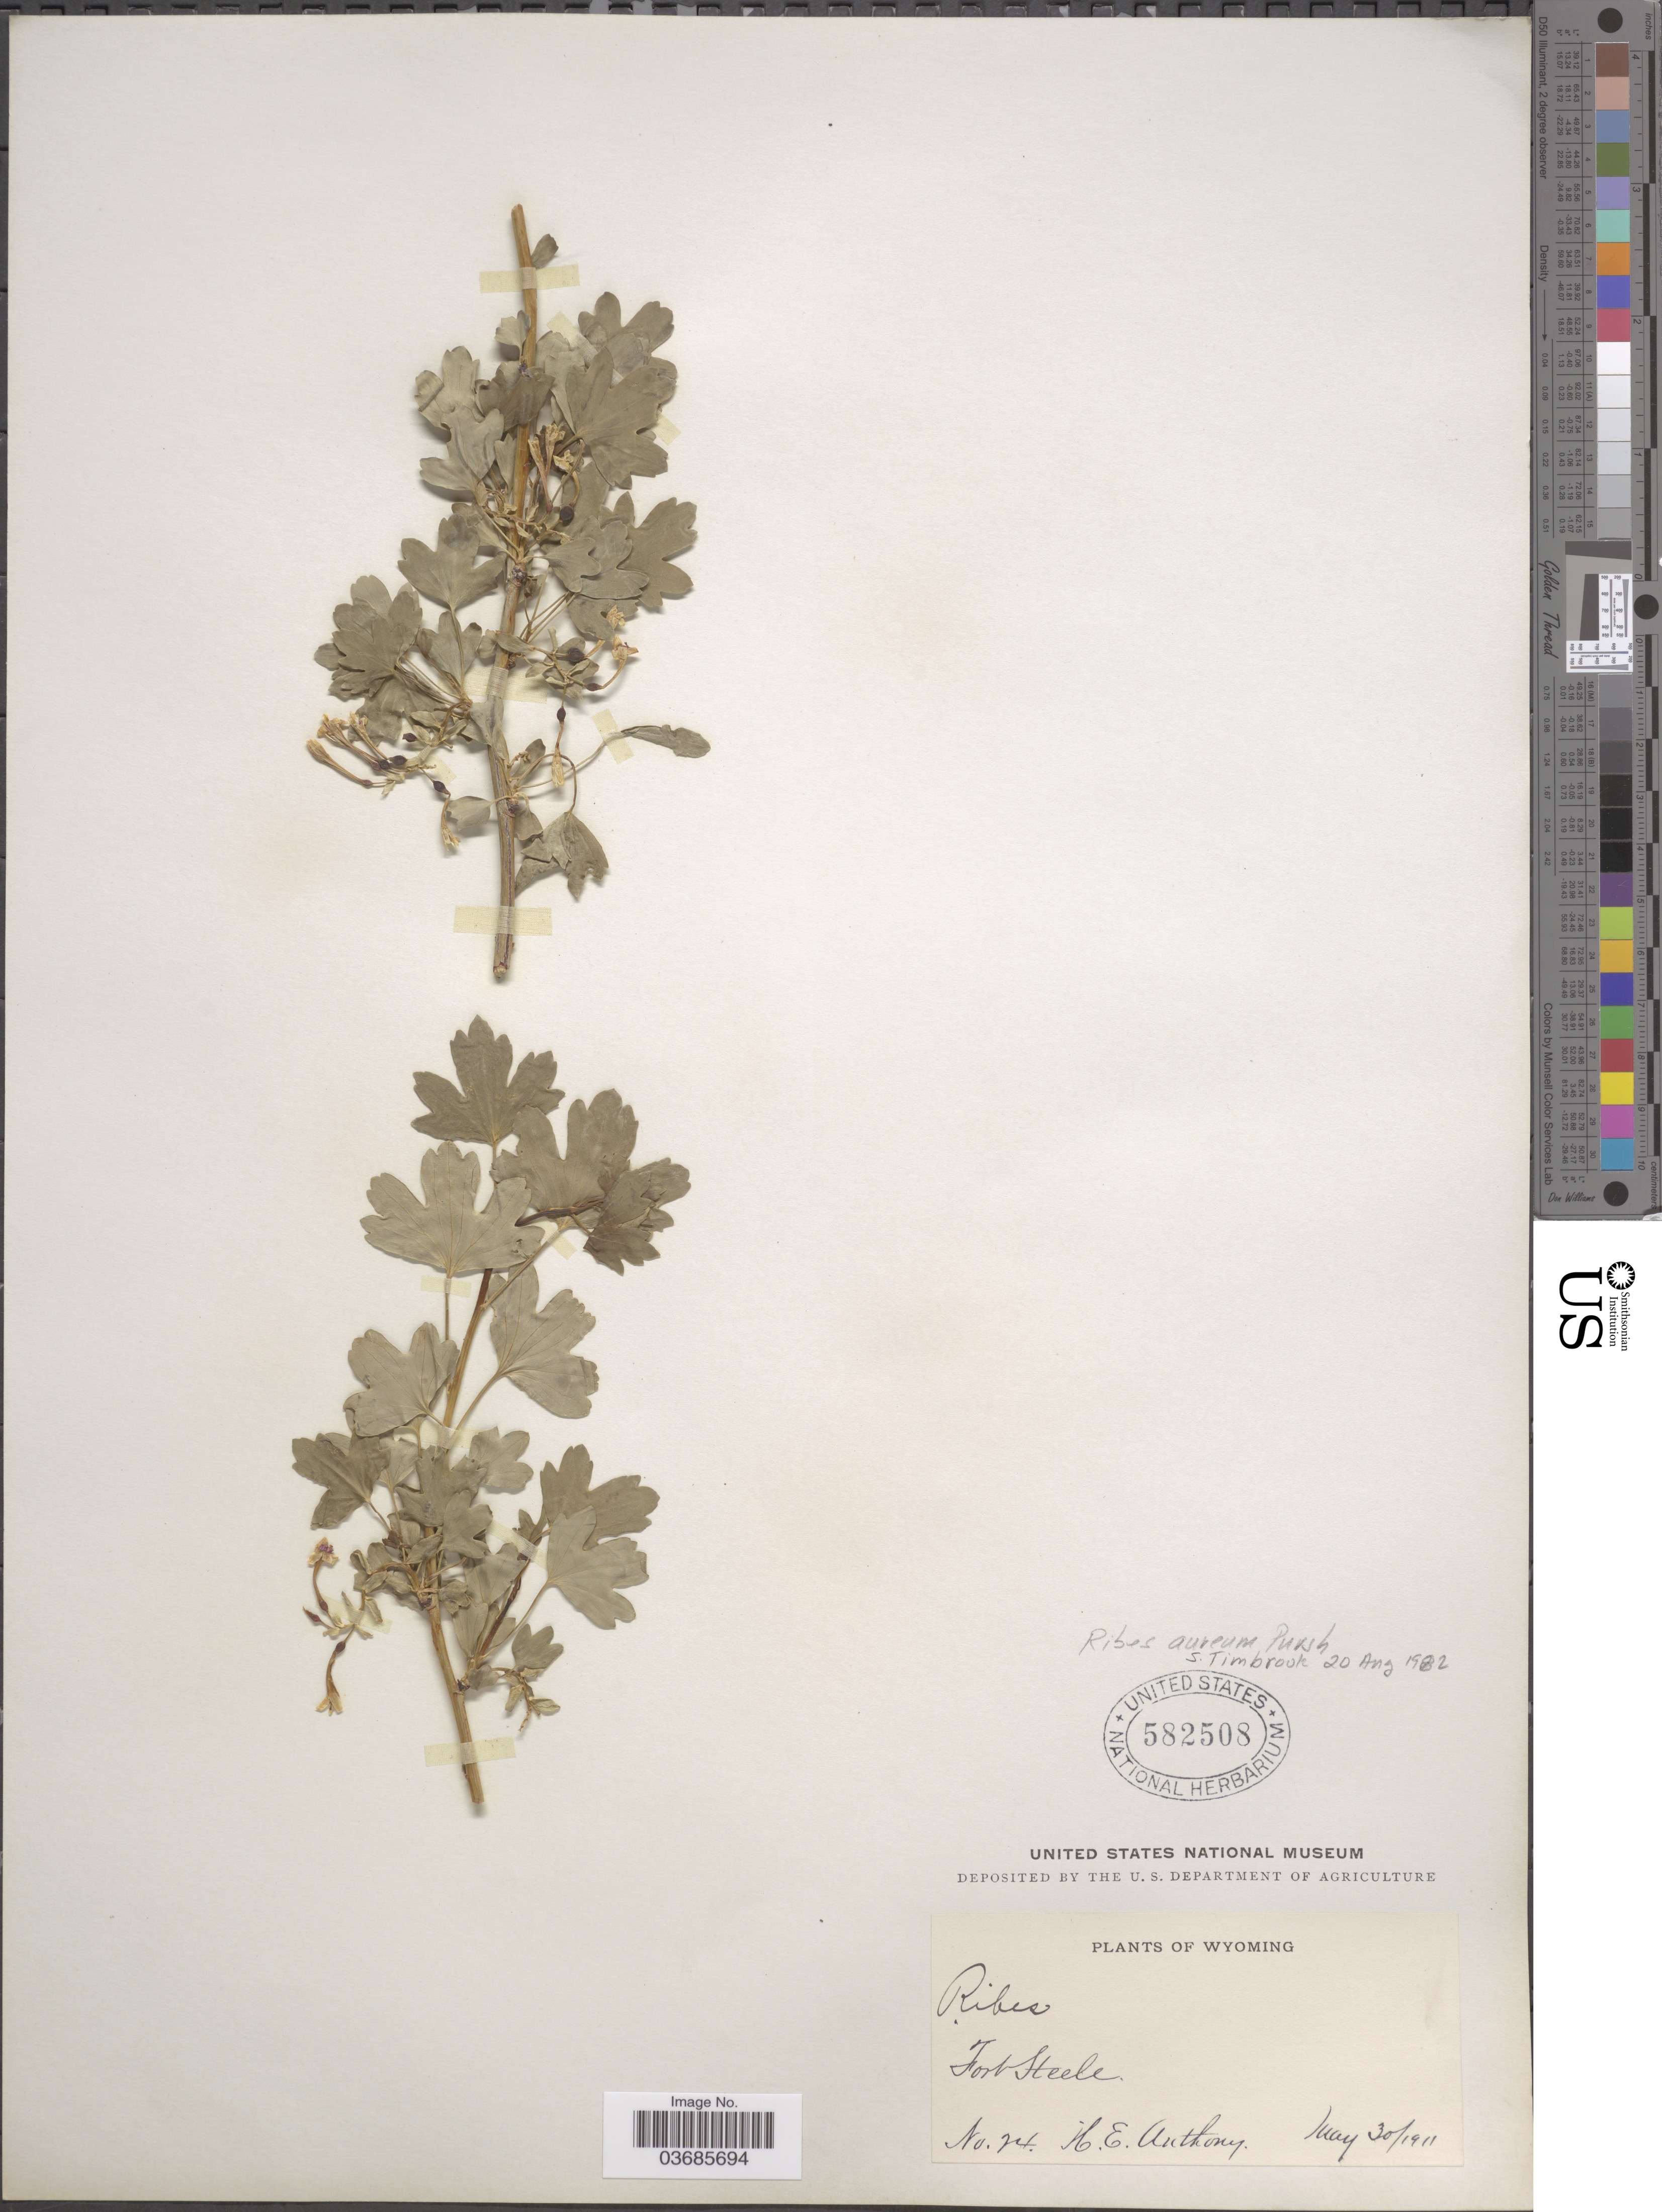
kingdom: Plantae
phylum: Tracheophyta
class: Magnoliopsida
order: Saxifragales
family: Grossulariaceae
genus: Ribes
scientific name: Ribes aureum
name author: Pursh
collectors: H. E. Anthony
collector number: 24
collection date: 1911-05-30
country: United States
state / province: Wyoming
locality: Fort Steele.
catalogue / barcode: US 582508